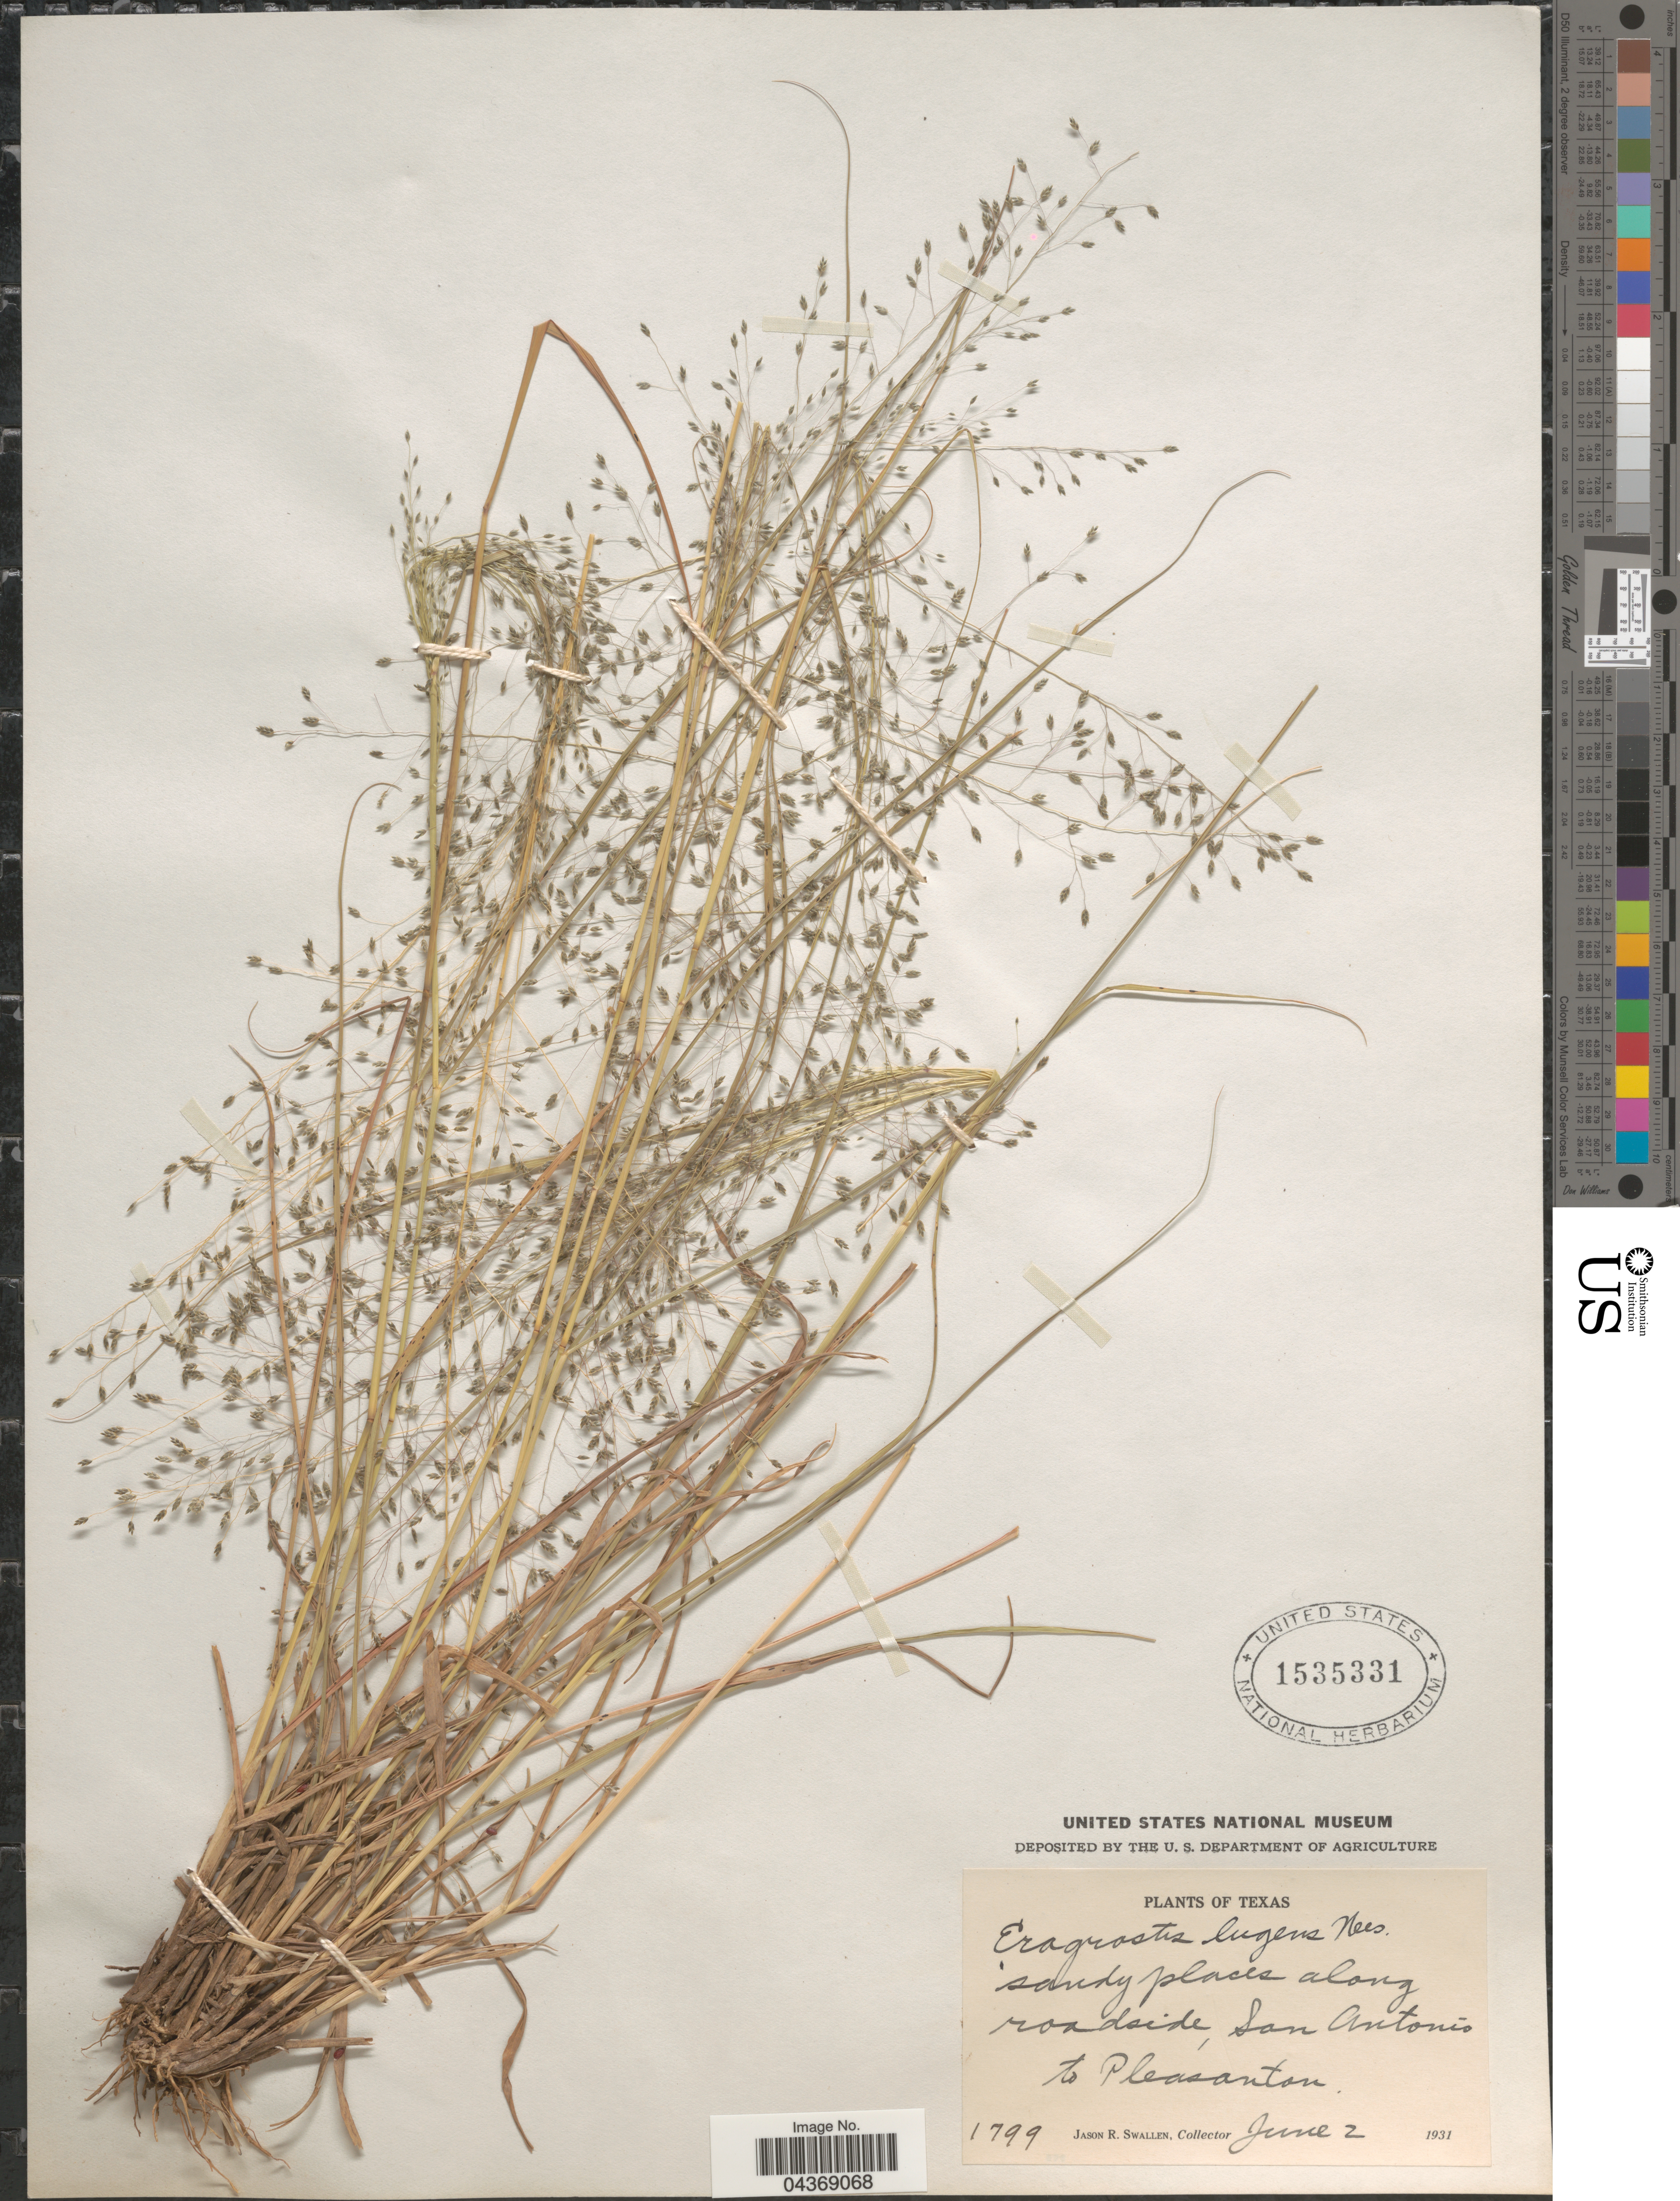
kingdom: Plantae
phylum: Tracheophyta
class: Liliopsida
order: Poales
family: Poaceae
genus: Eragrostis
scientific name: Eragrostis intermedia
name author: Hitchc.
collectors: J. R. Swallen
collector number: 1799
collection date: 1931-06-02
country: United States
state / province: Texas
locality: Sandy places along roadside, San Antonio to Pleasanton.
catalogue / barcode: US 1535331